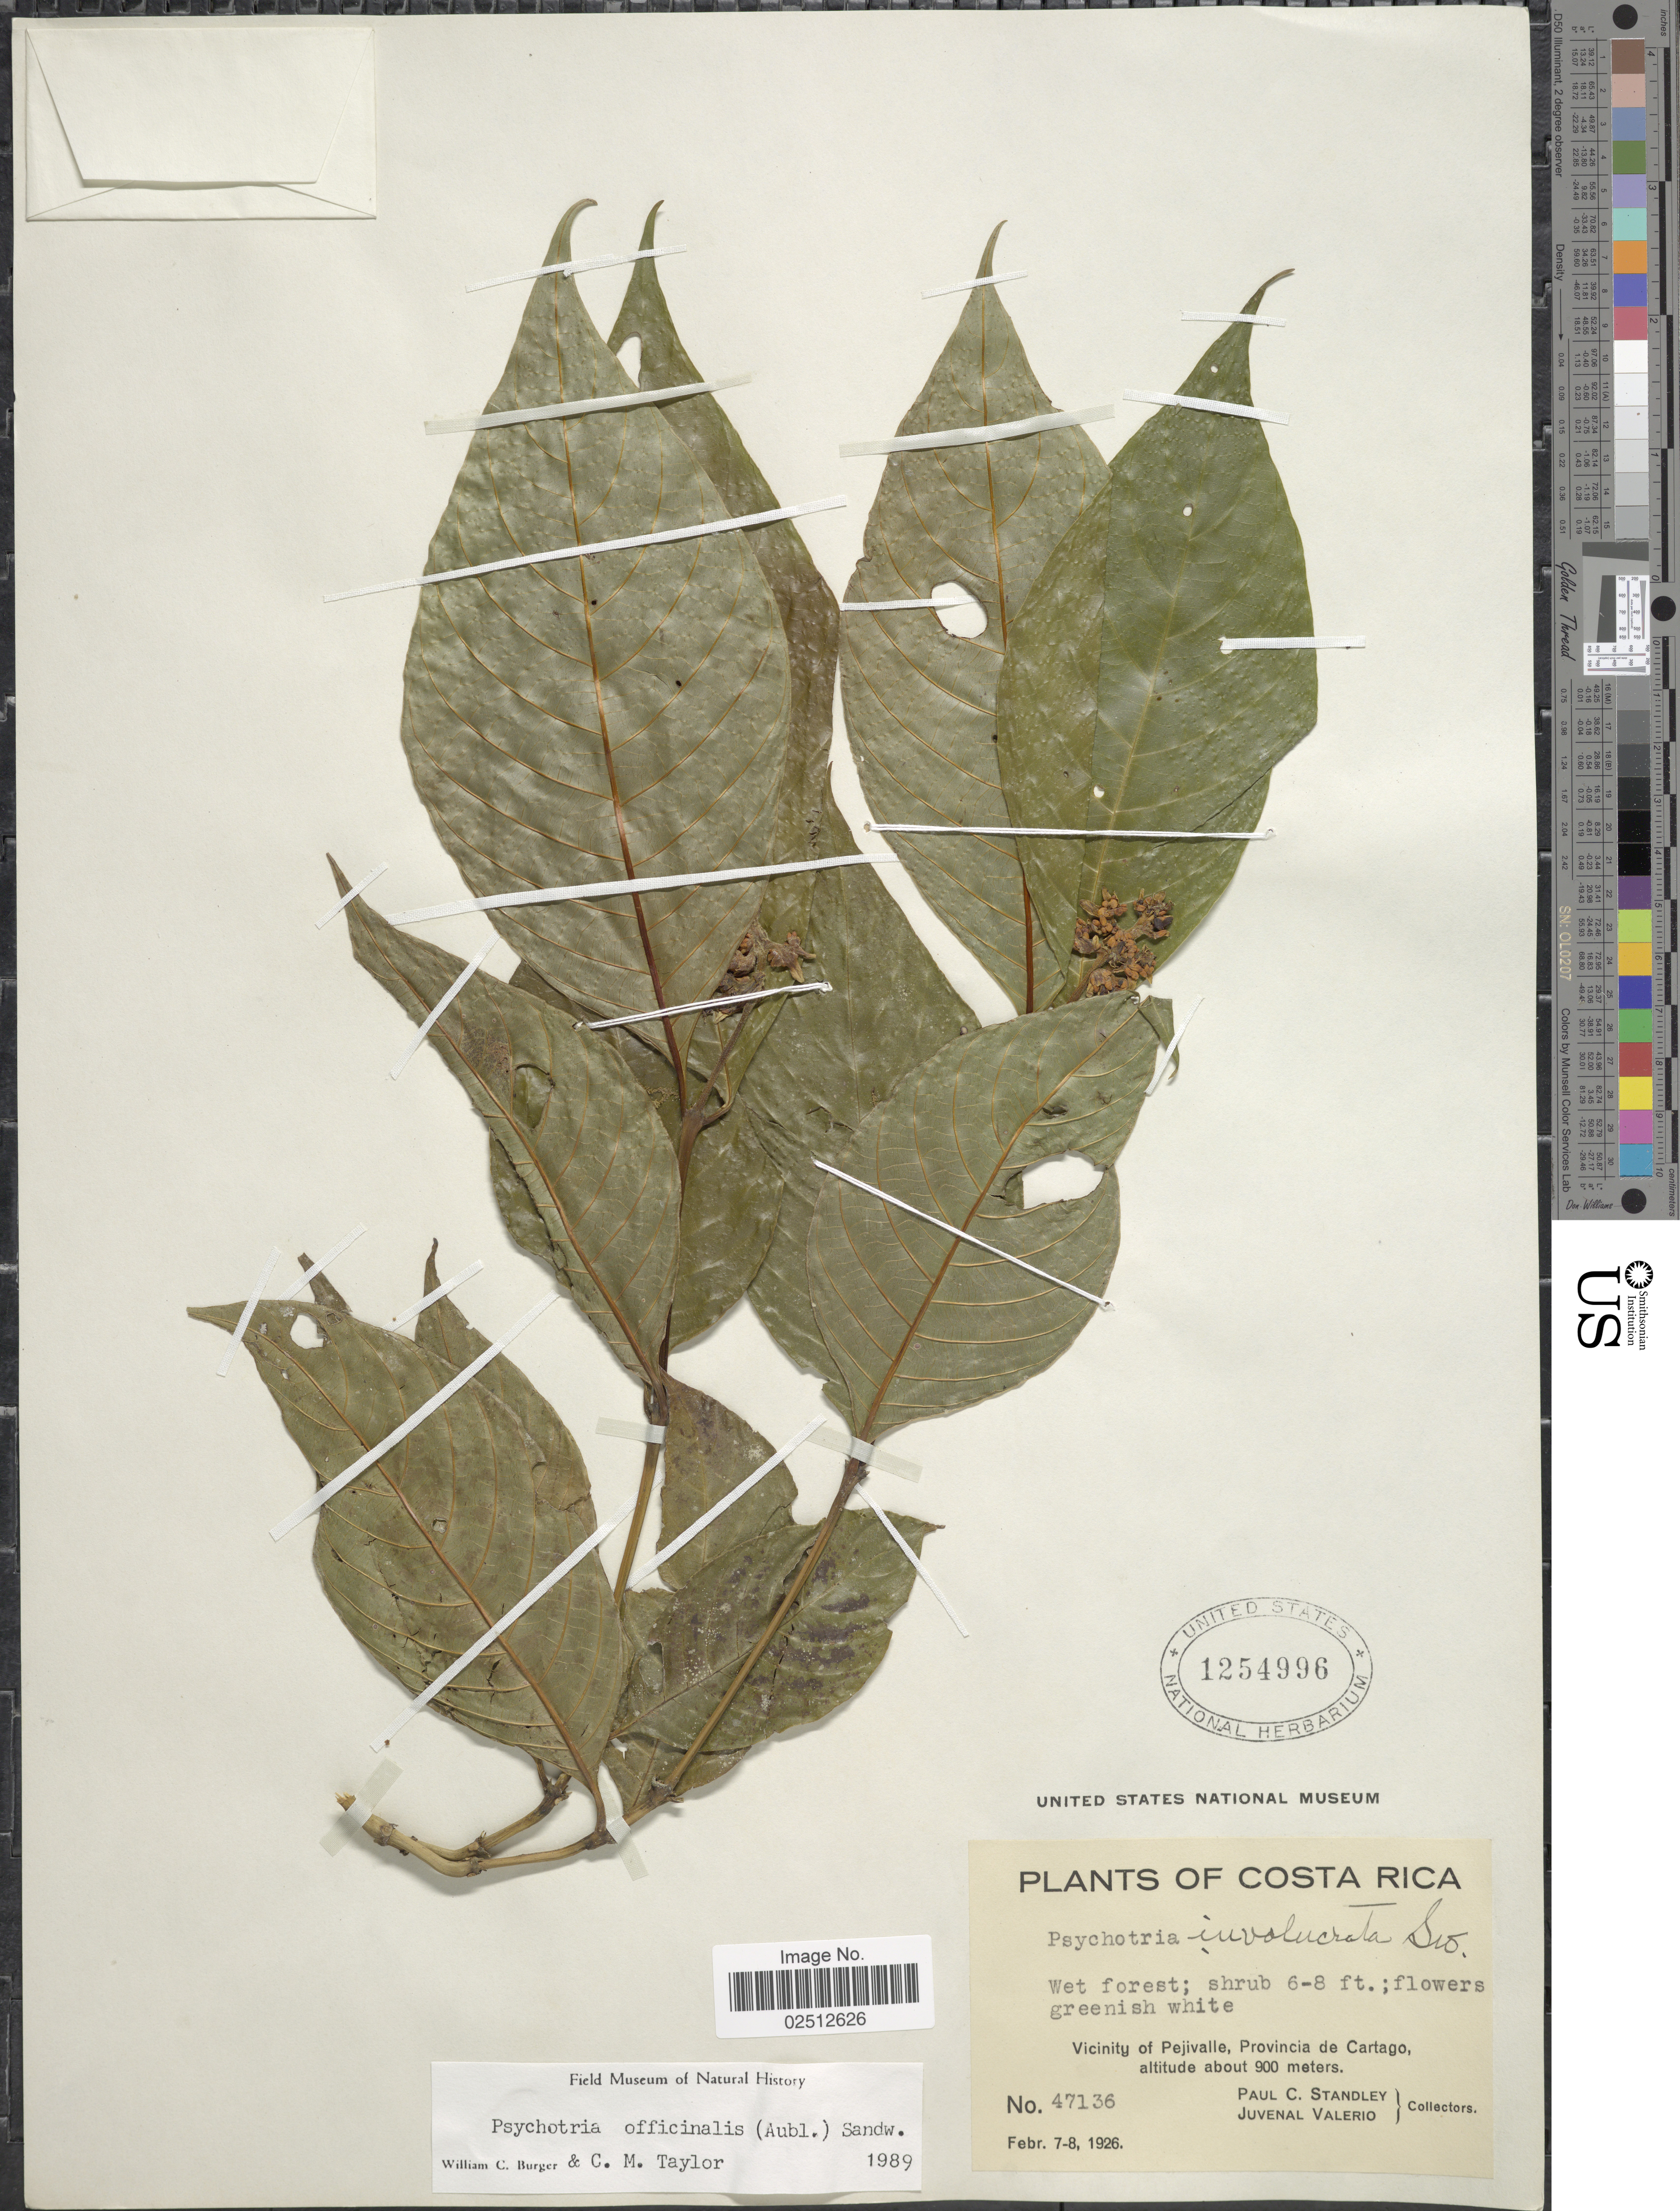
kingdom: Plantae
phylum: Tracheophyta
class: Magnoliopsida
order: Gentianales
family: Rubiaceae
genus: Psychotria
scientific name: Psychotria officinalis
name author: (Aubl.) Raeusch.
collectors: P. C. Standley & J. Valerio R.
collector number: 47136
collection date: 1926-02-07/1926-02-08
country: Costa Rica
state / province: Cartago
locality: Vicinity of Pejivalle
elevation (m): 900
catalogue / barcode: US 1254996